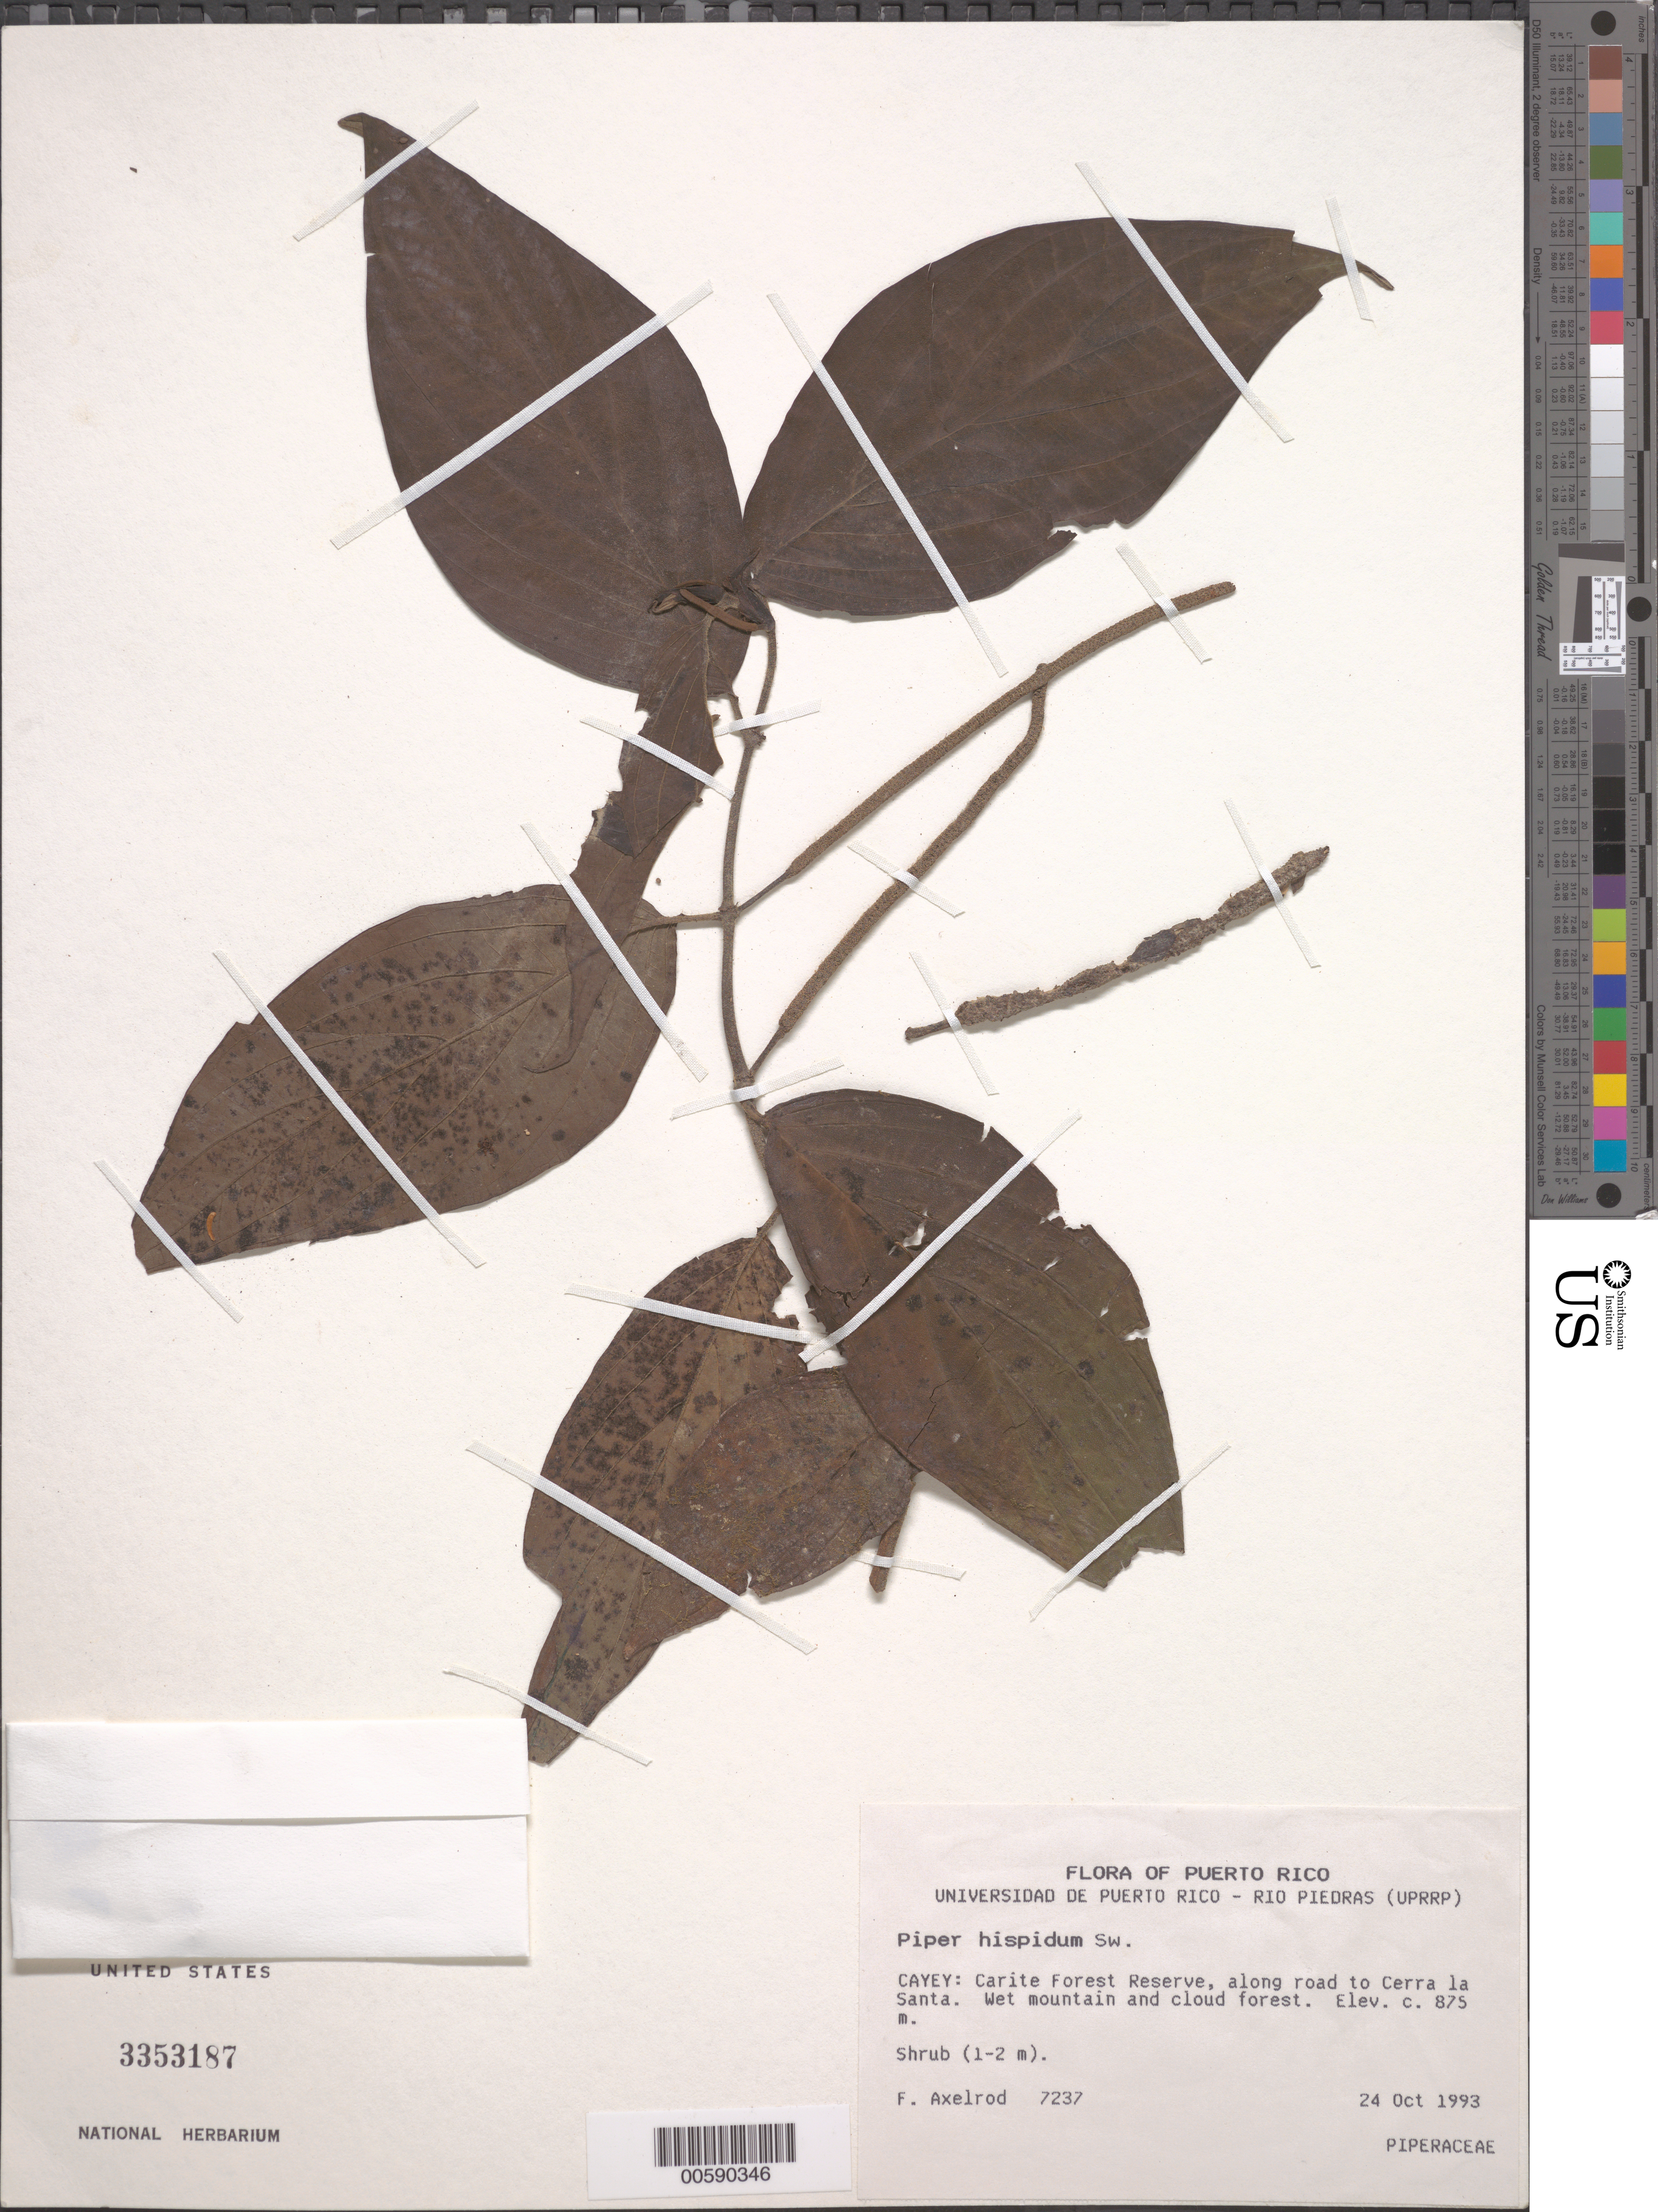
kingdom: Plantae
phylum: Tracheophyta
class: Magnoliopsida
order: Piperales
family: Piperaceae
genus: Piper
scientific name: Piper hispidum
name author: Sw.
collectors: F. S. Axelrod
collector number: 7237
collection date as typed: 24 Oct 1993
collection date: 1993-10-24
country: Puerto Rico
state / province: Cayey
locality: Cayey: Carite Forest Reserve, along road to Cerra la Santa.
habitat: Wet mountain and cloud forest.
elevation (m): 875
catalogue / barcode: US 3353187